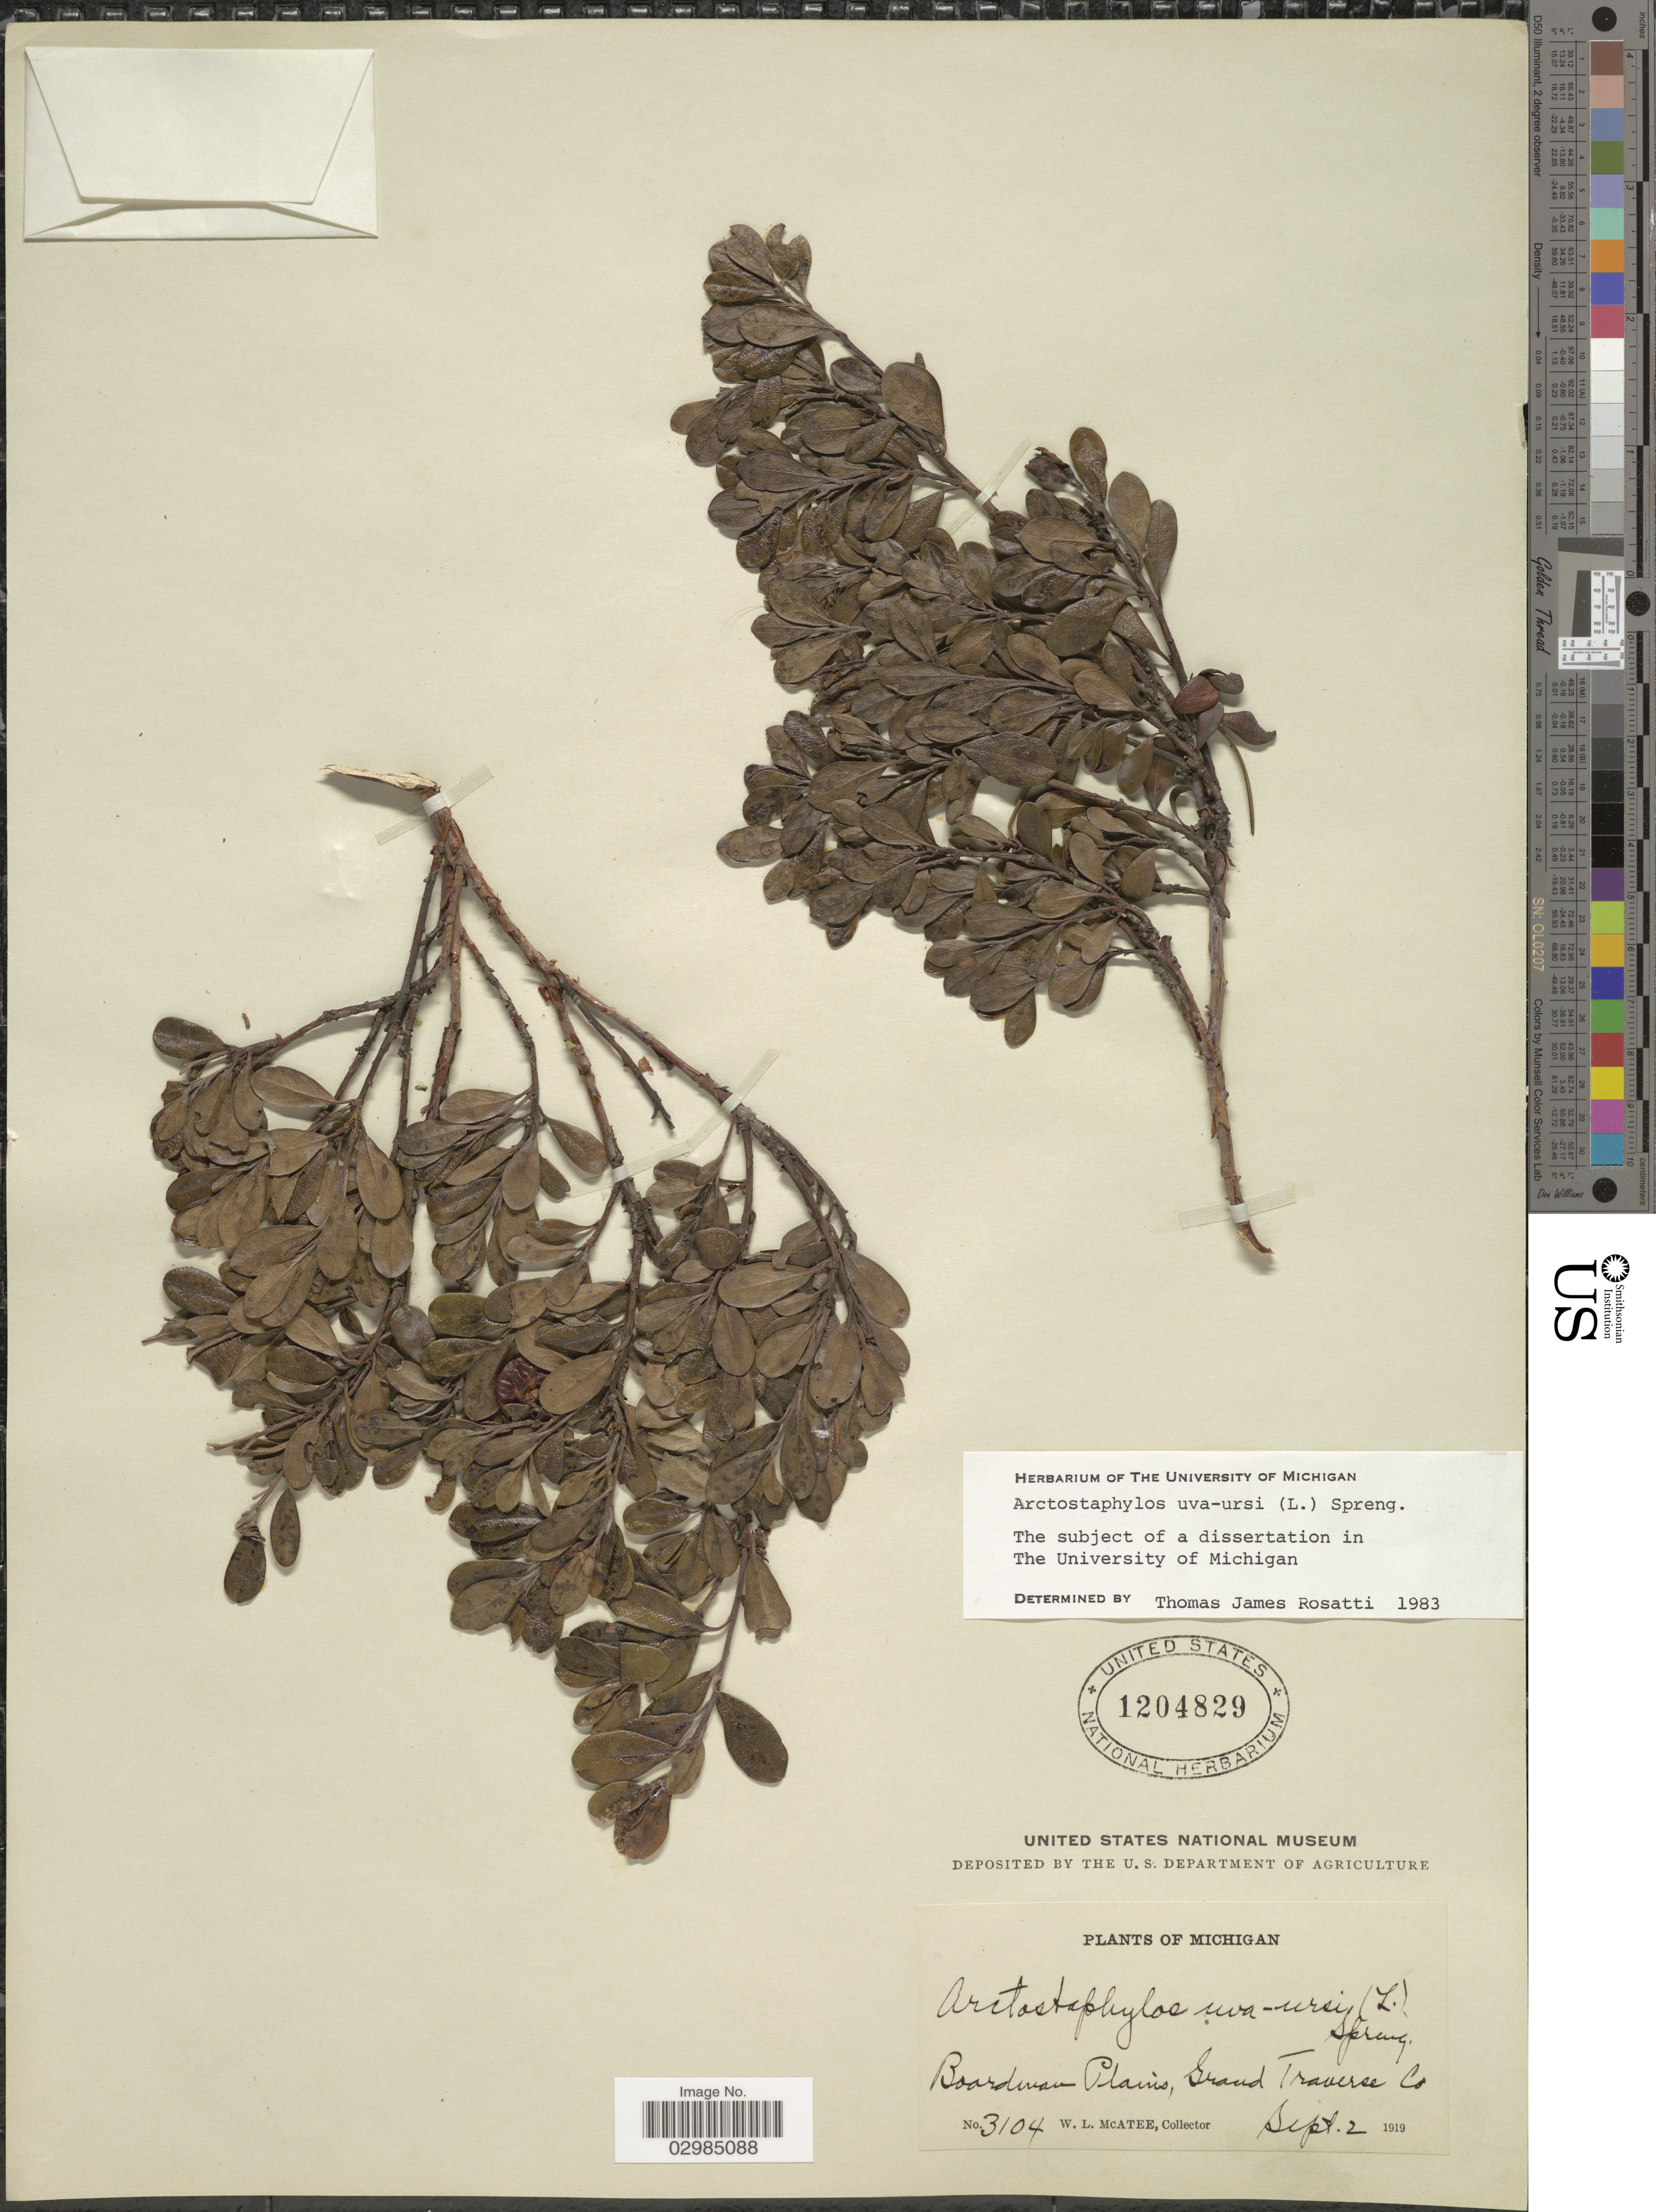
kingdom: Plantae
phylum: Tracheophyta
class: Magnoliopsida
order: Ericales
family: Ericaceae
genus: Arctostaphylos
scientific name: Arctostaphylos uva-ursi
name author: (L.) Spreng.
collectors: W. McAtee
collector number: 3104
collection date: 1919-09-02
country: United States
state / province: Michigan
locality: Boardman Plains, Grand Traverse Co.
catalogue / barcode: US 1204829